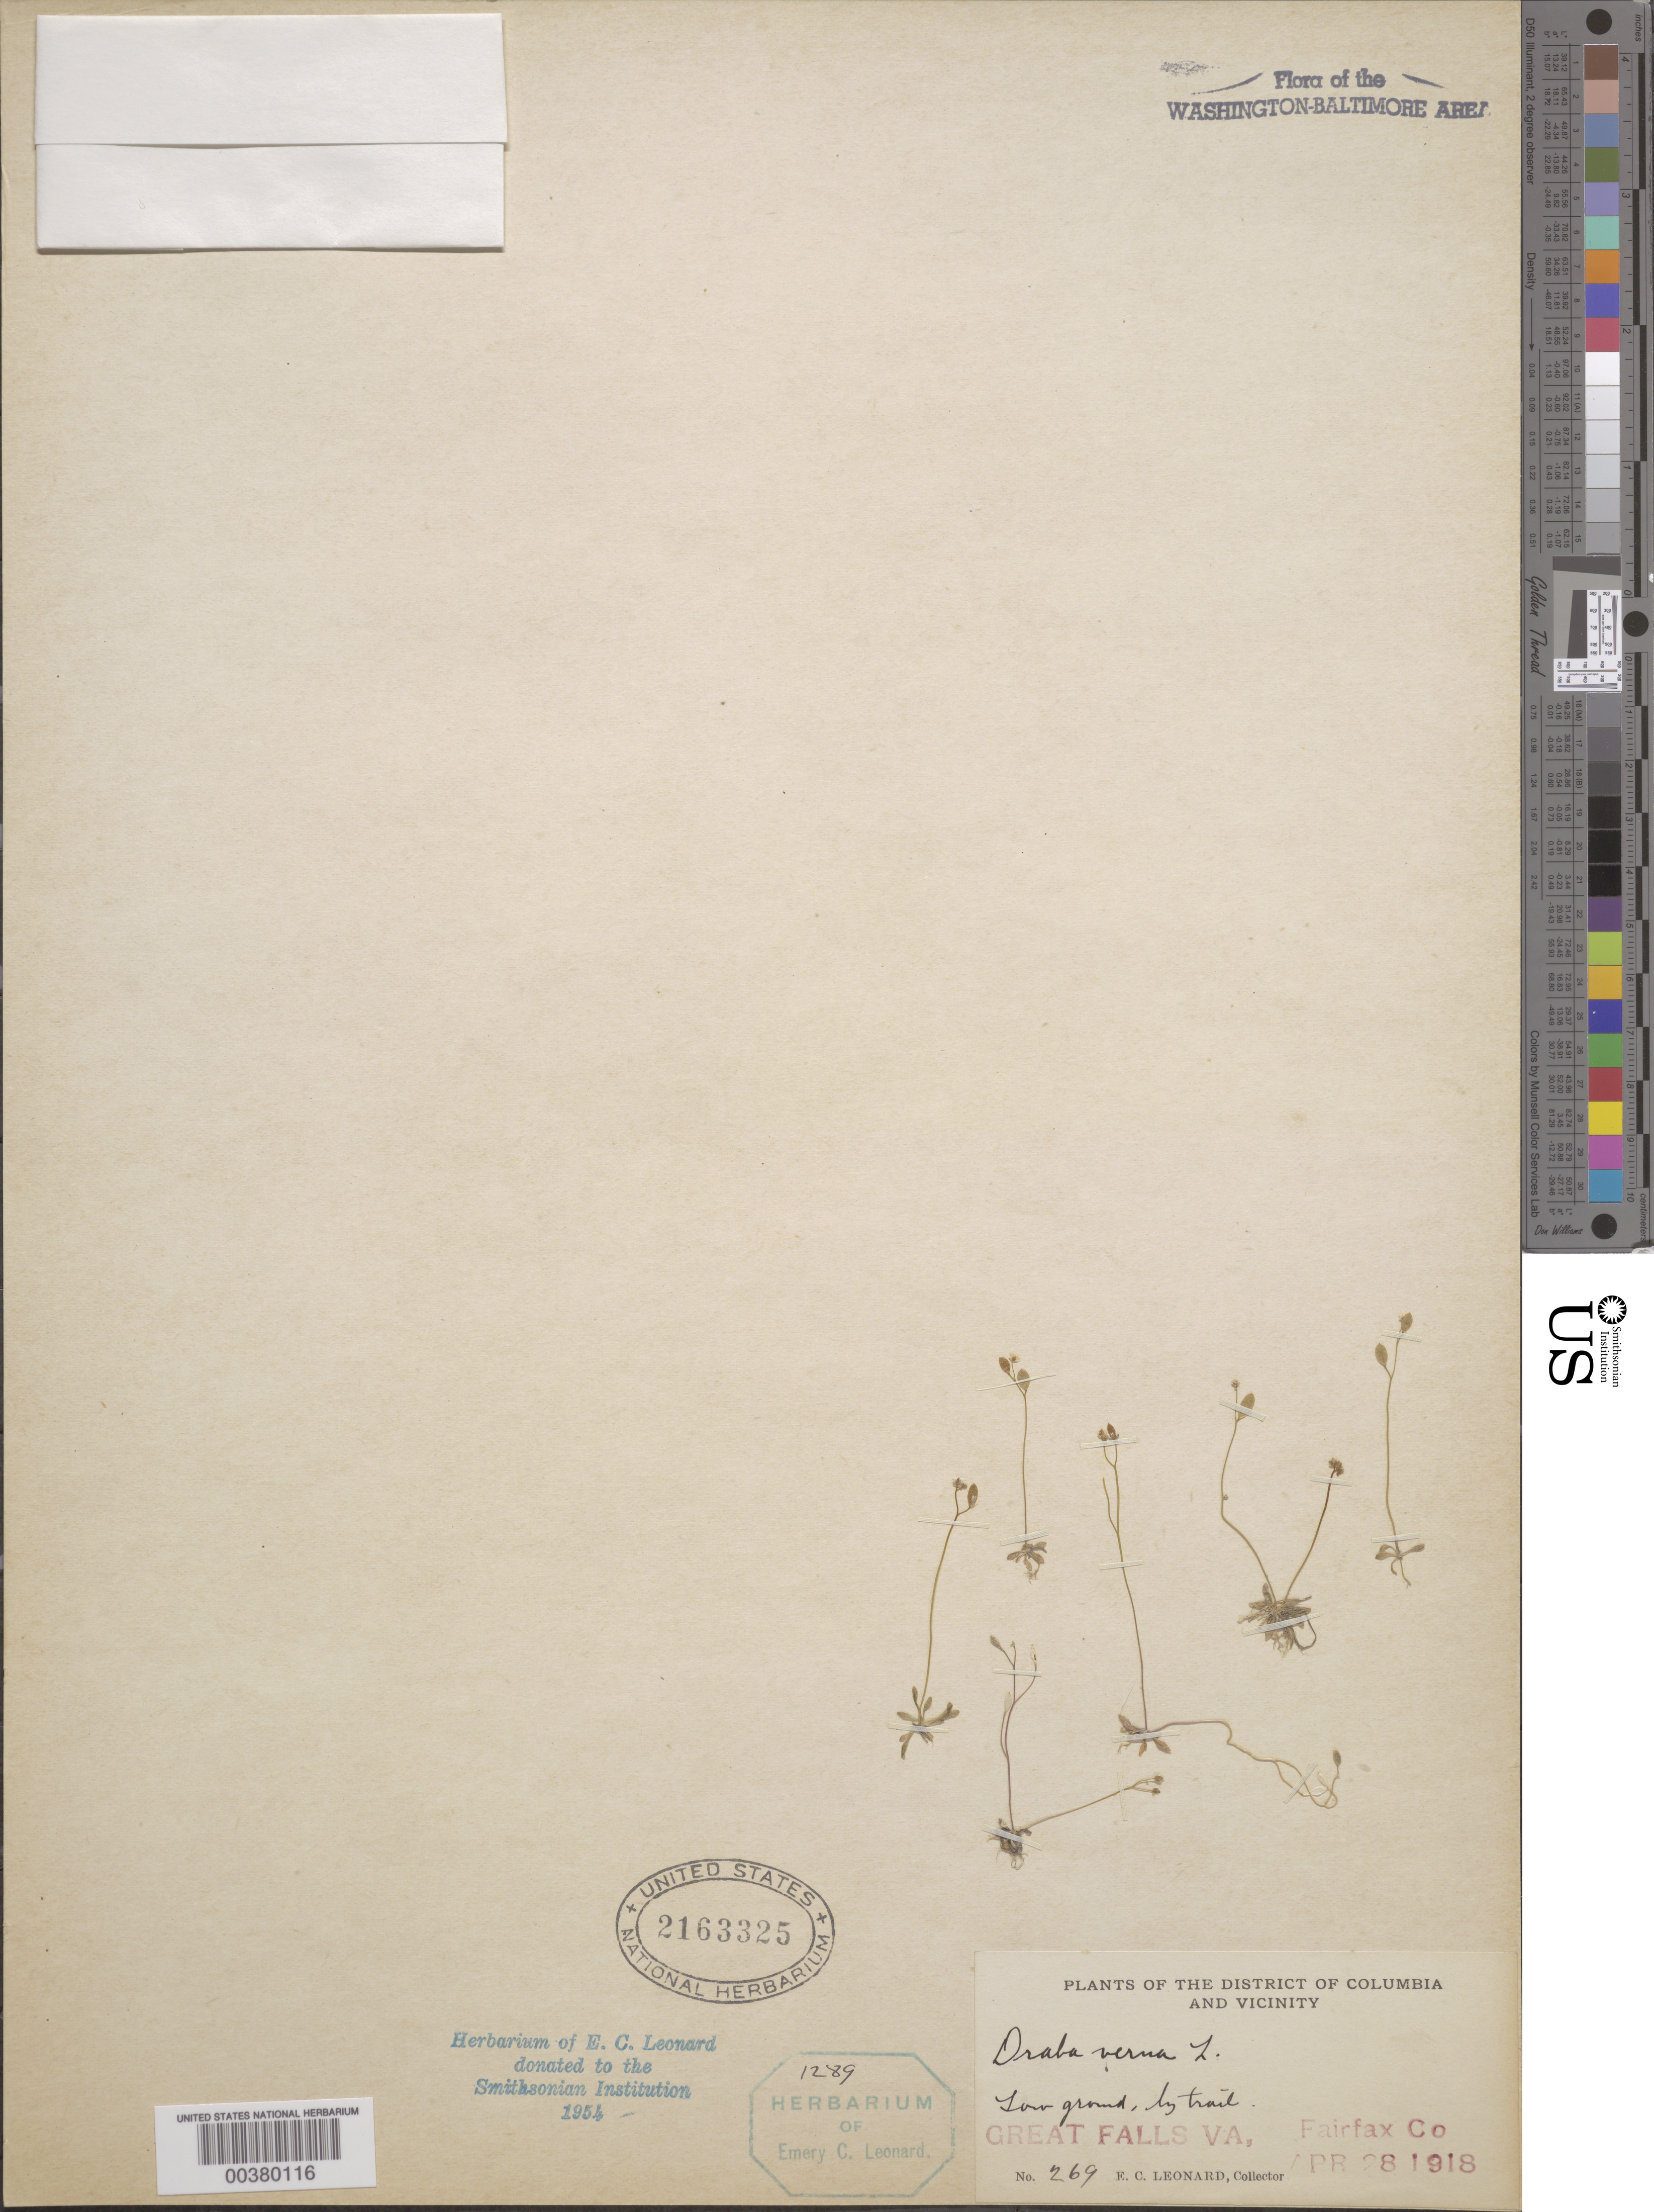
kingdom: Plantae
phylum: Tracheophyta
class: Magnoliopsida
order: Brassicales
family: Brassicaceae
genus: Draba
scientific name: Draba verna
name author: L.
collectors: E. C. Leonard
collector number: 269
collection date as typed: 28 Apr 1918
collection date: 1918-04-28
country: United States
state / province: Virginia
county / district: Fairfax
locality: Great Falls C. & O. Canal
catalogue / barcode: US 2163325